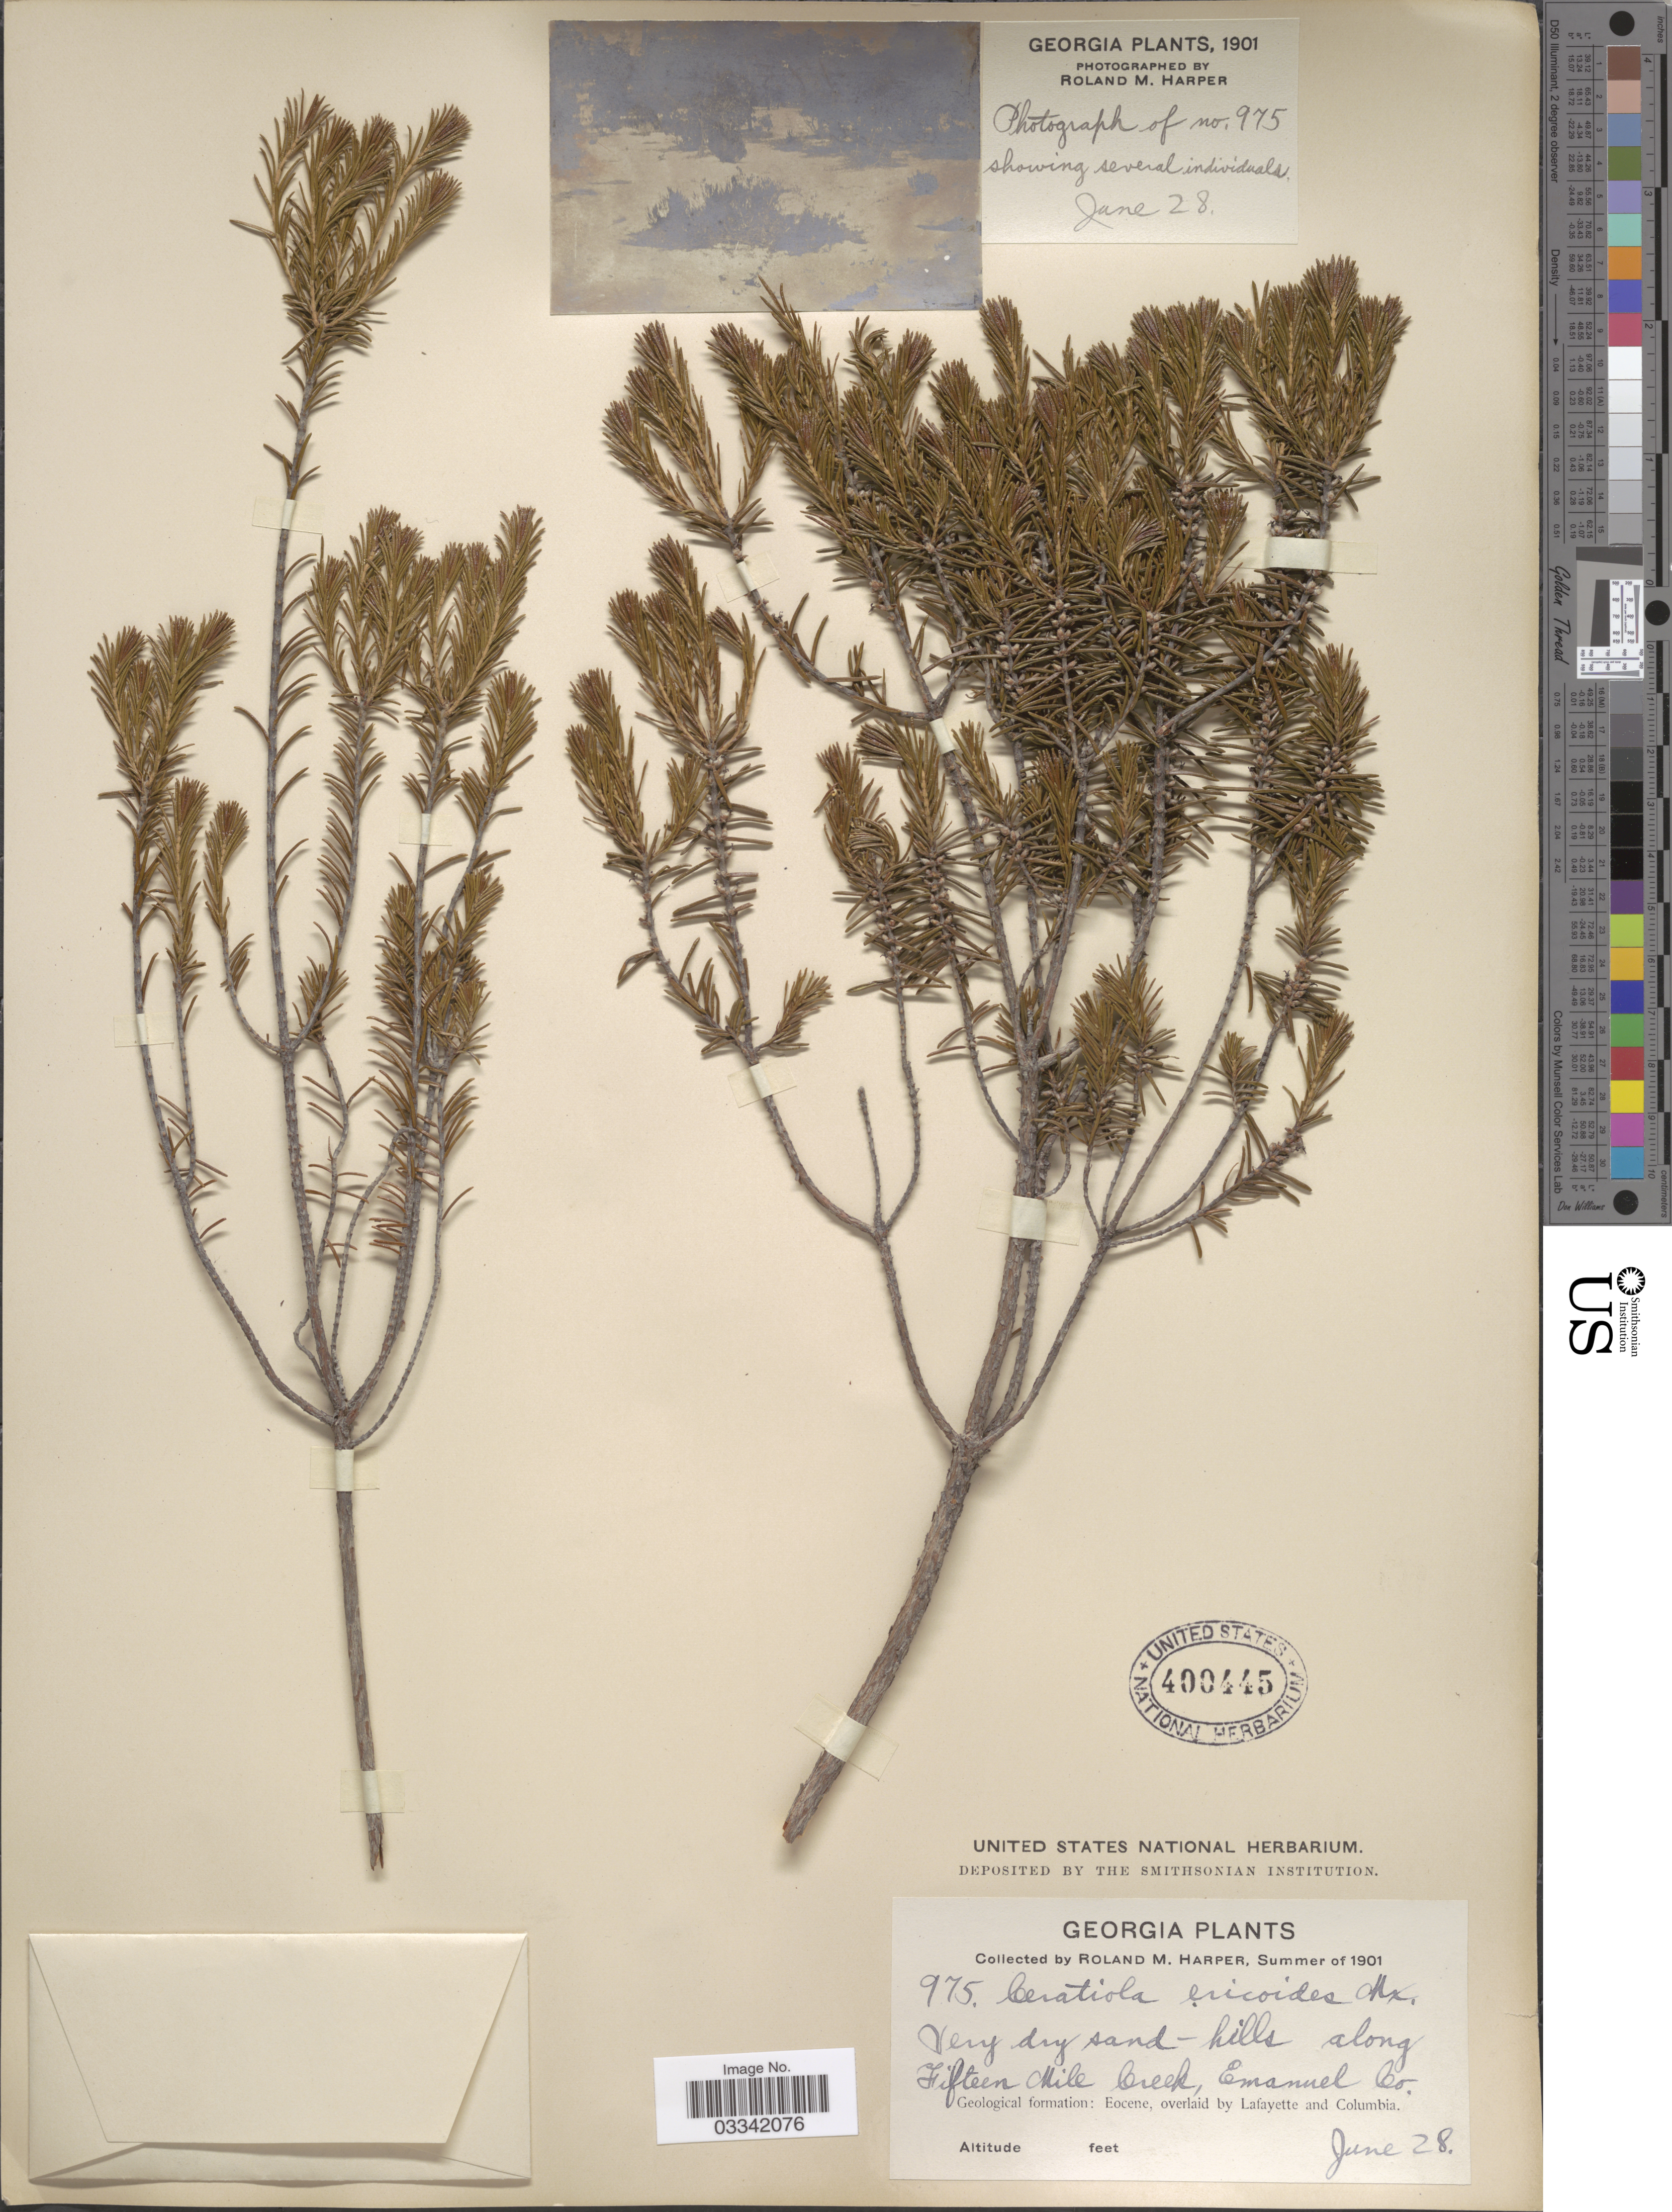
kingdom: Plantae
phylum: Tracheophyta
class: Magnoliopsida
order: Ericales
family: Ericaceae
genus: Ceratiola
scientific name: Ceratiola ericoides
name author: Michx.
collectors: R. M. Harper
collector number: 975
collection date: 1901-06-28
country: United States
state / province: Georgia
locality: Along Fifteen Mile Creek, Emanuel Co., Geological formation: Eocene, overlaid by Lafayette and Columbia.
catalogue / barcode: US 400445